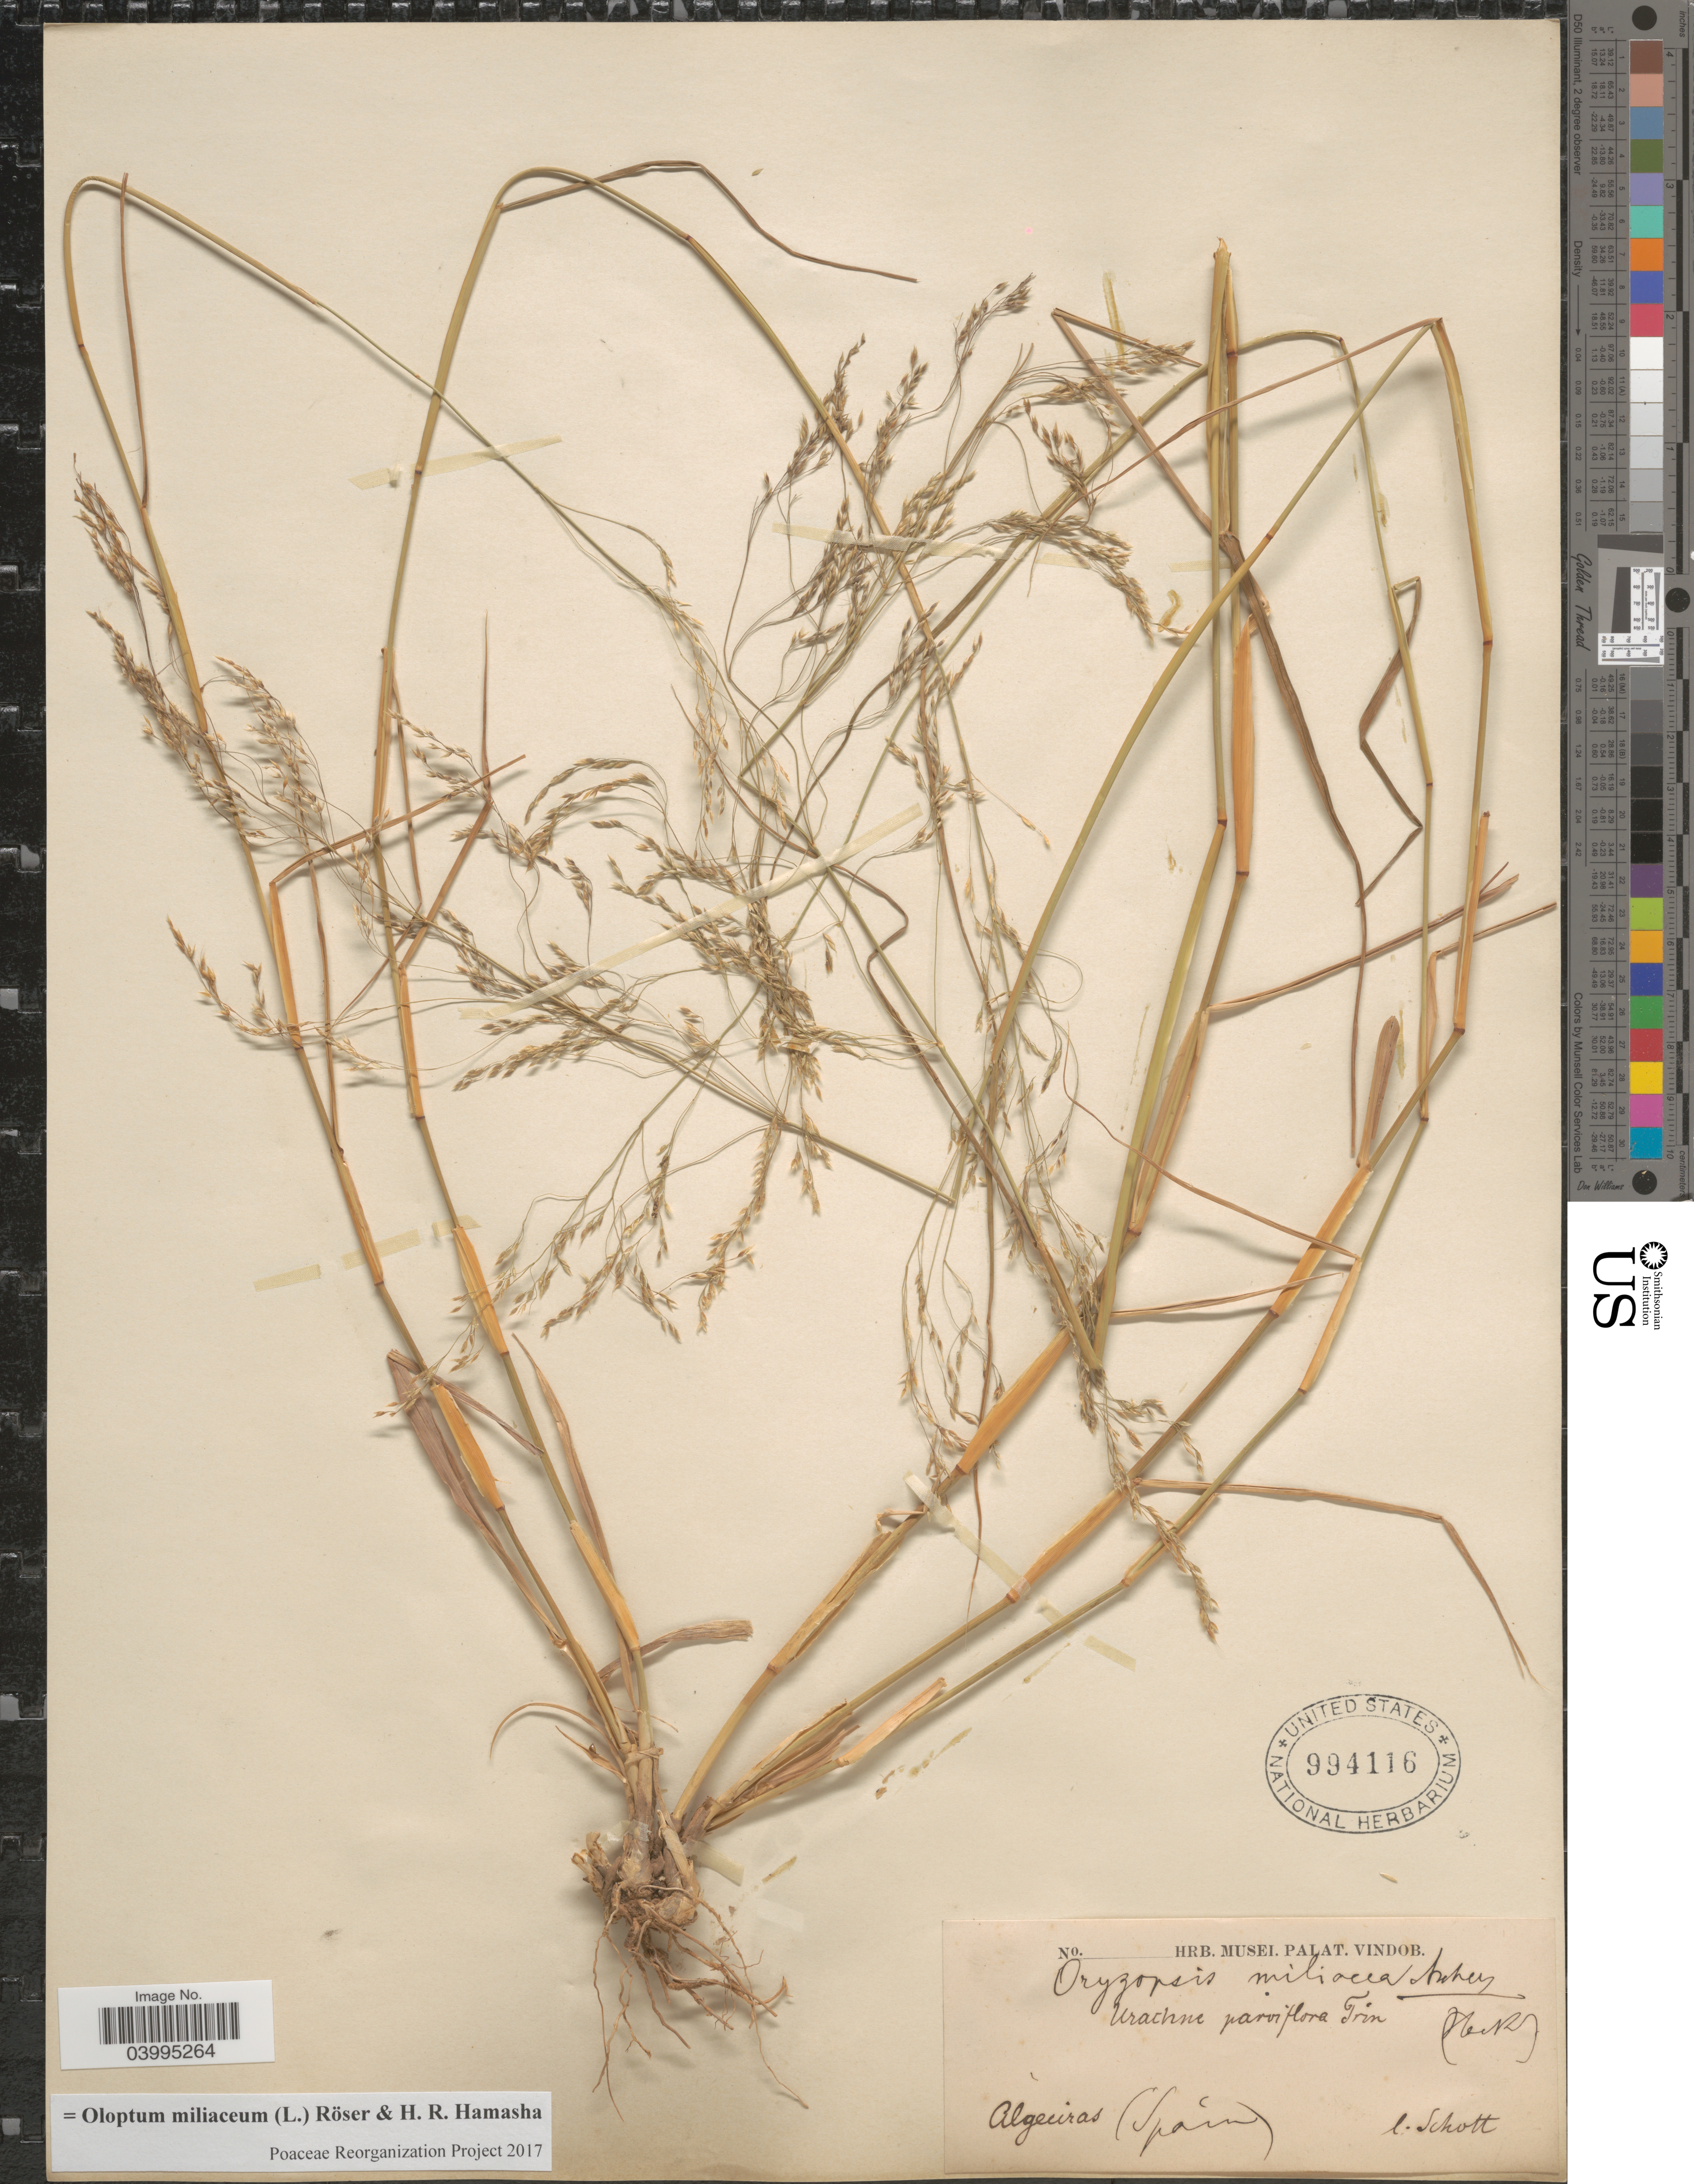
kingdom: Plantae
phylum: Tracheophyta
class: Liliopsida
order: Poales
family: Poaceae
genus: Oloptum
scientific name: Oloptum miliaceum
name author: Röser & H. R. Hamasha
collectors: L. Schott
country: Spain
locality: Algeciras.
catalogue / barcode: US 994116